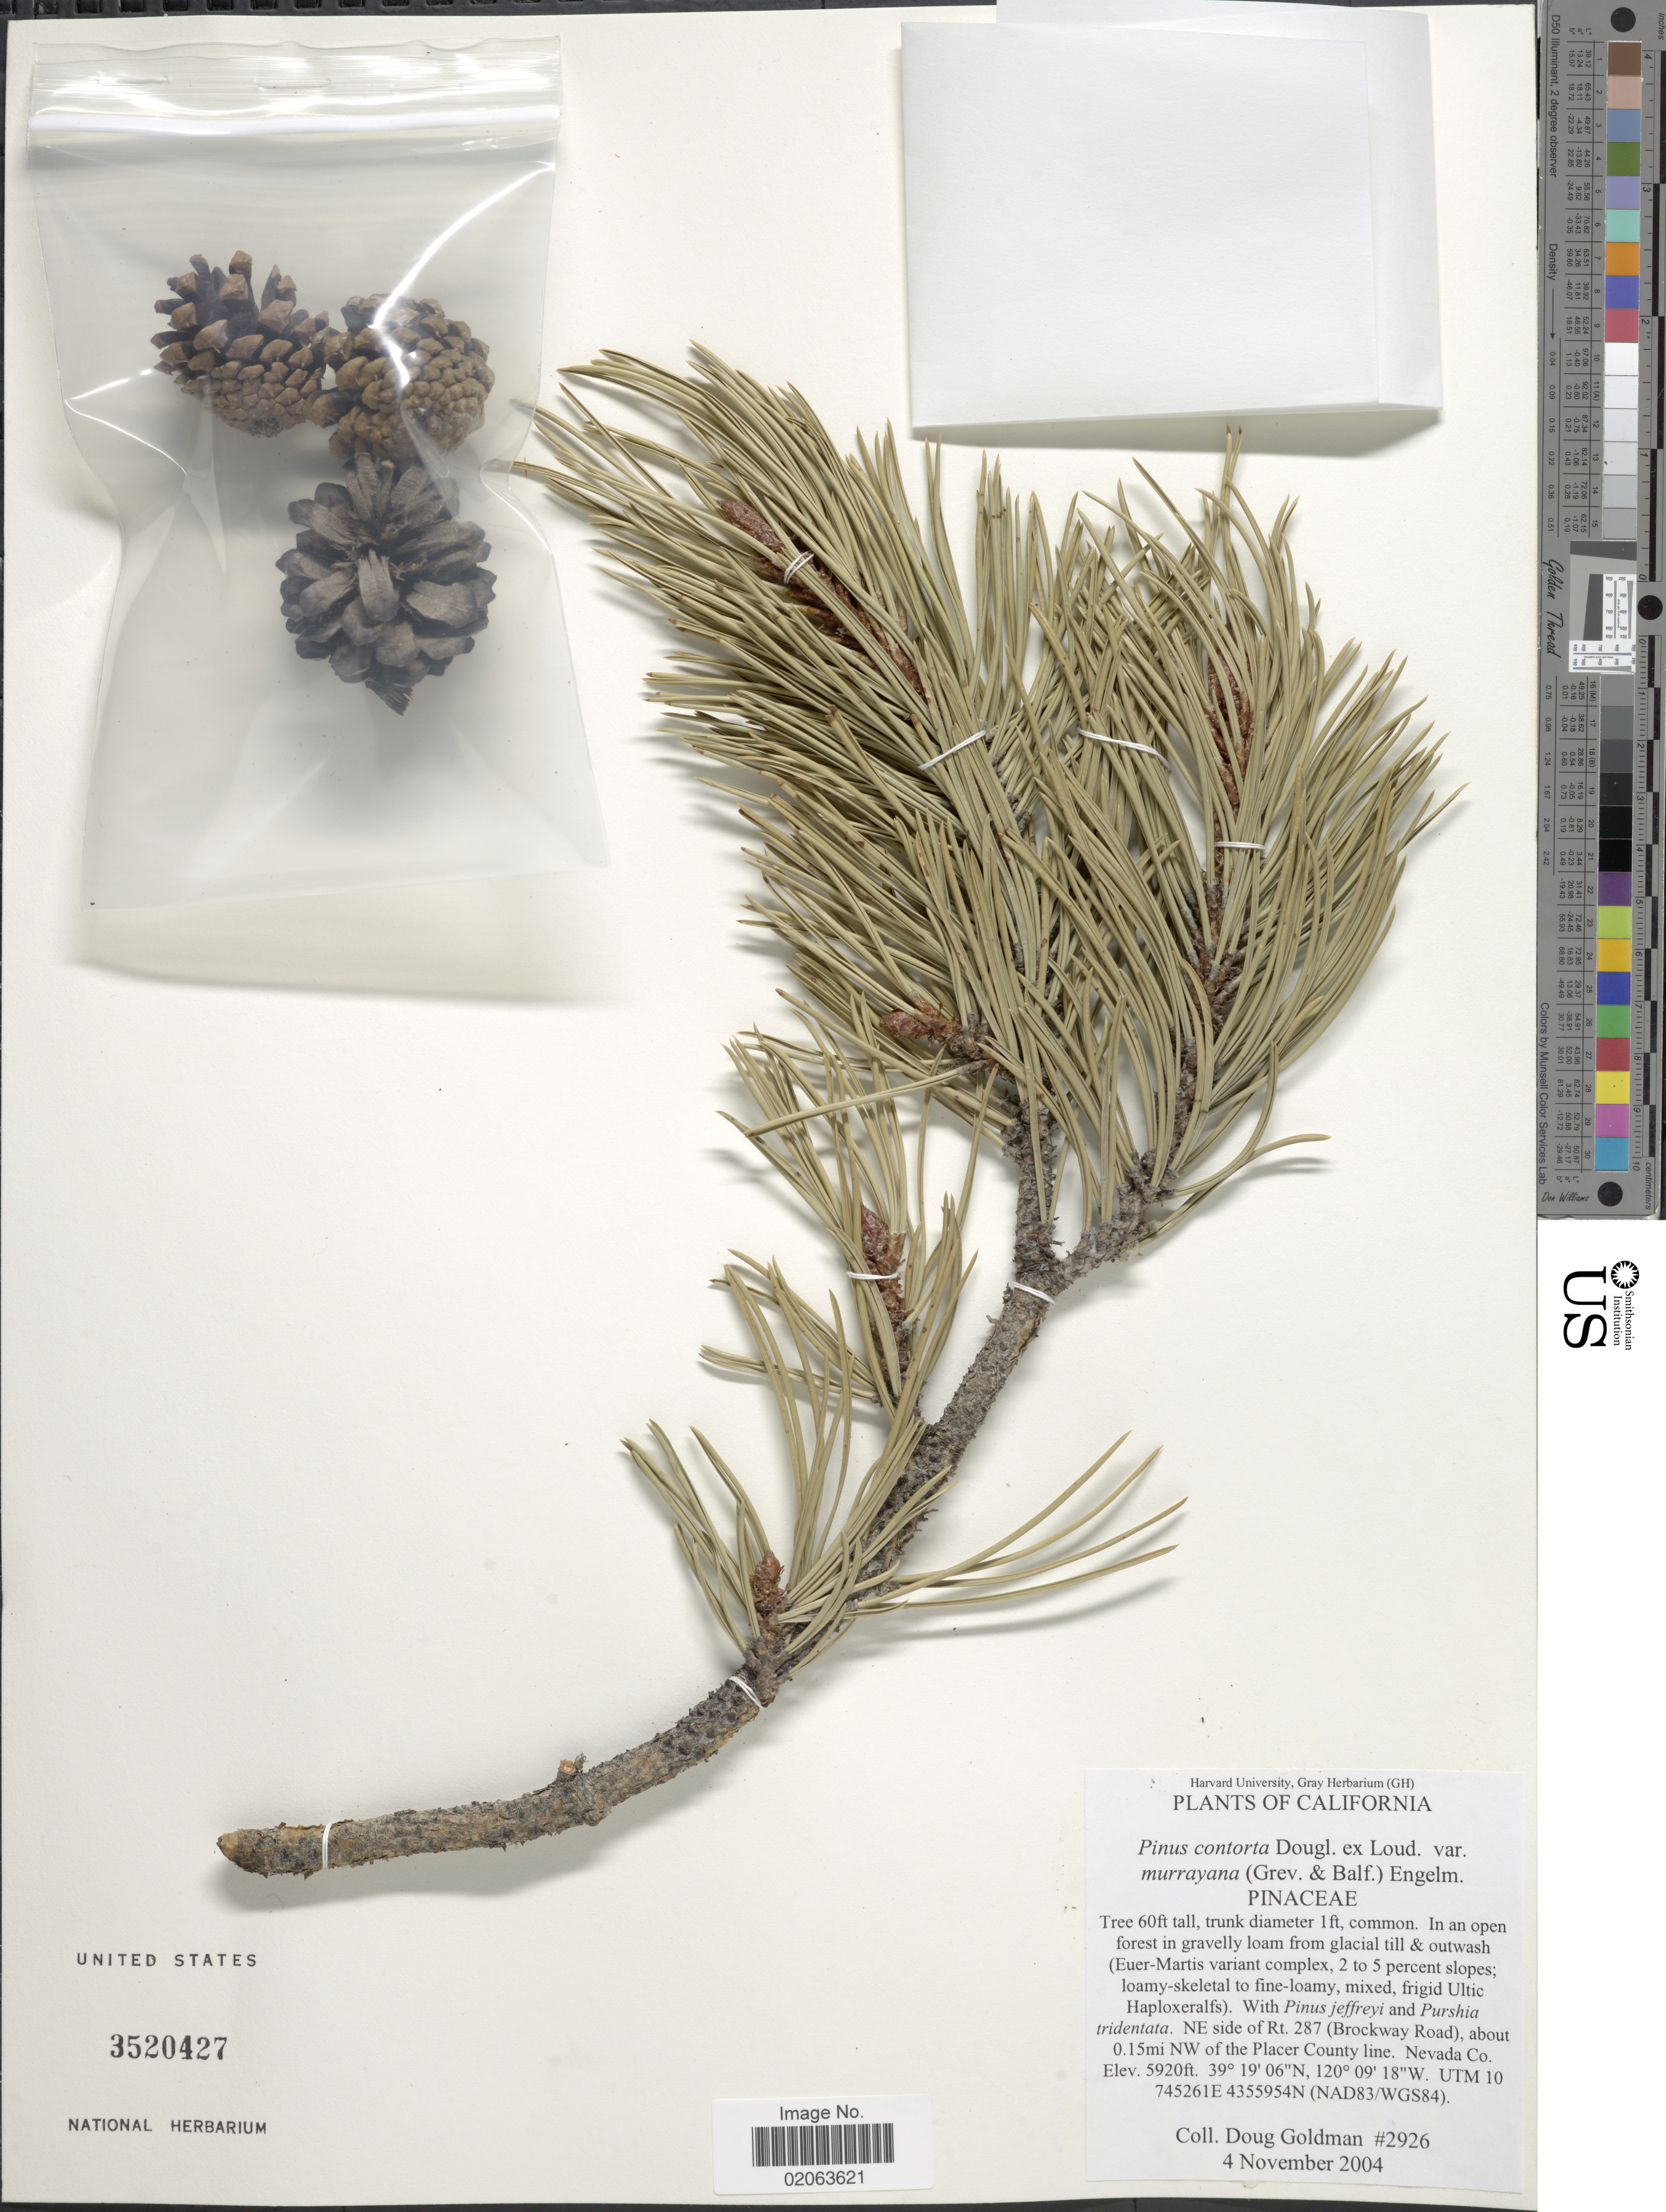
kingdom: Plantae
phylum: Tracheophyta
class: Pinopsida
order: Pinales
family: Pinaceae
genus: Pinus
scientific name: Pinus contorta var. murrayana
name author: (Balf.) S. Watson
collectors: D. Goldman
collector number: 2926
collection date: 2001-11-04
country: United States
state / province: California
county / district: Nevada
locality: NE side of Rt. 287 (Brockway Road), about 0.15mi NW of the Placer County Line. Nevada Co.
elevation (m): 1804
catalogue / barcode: US 3520427